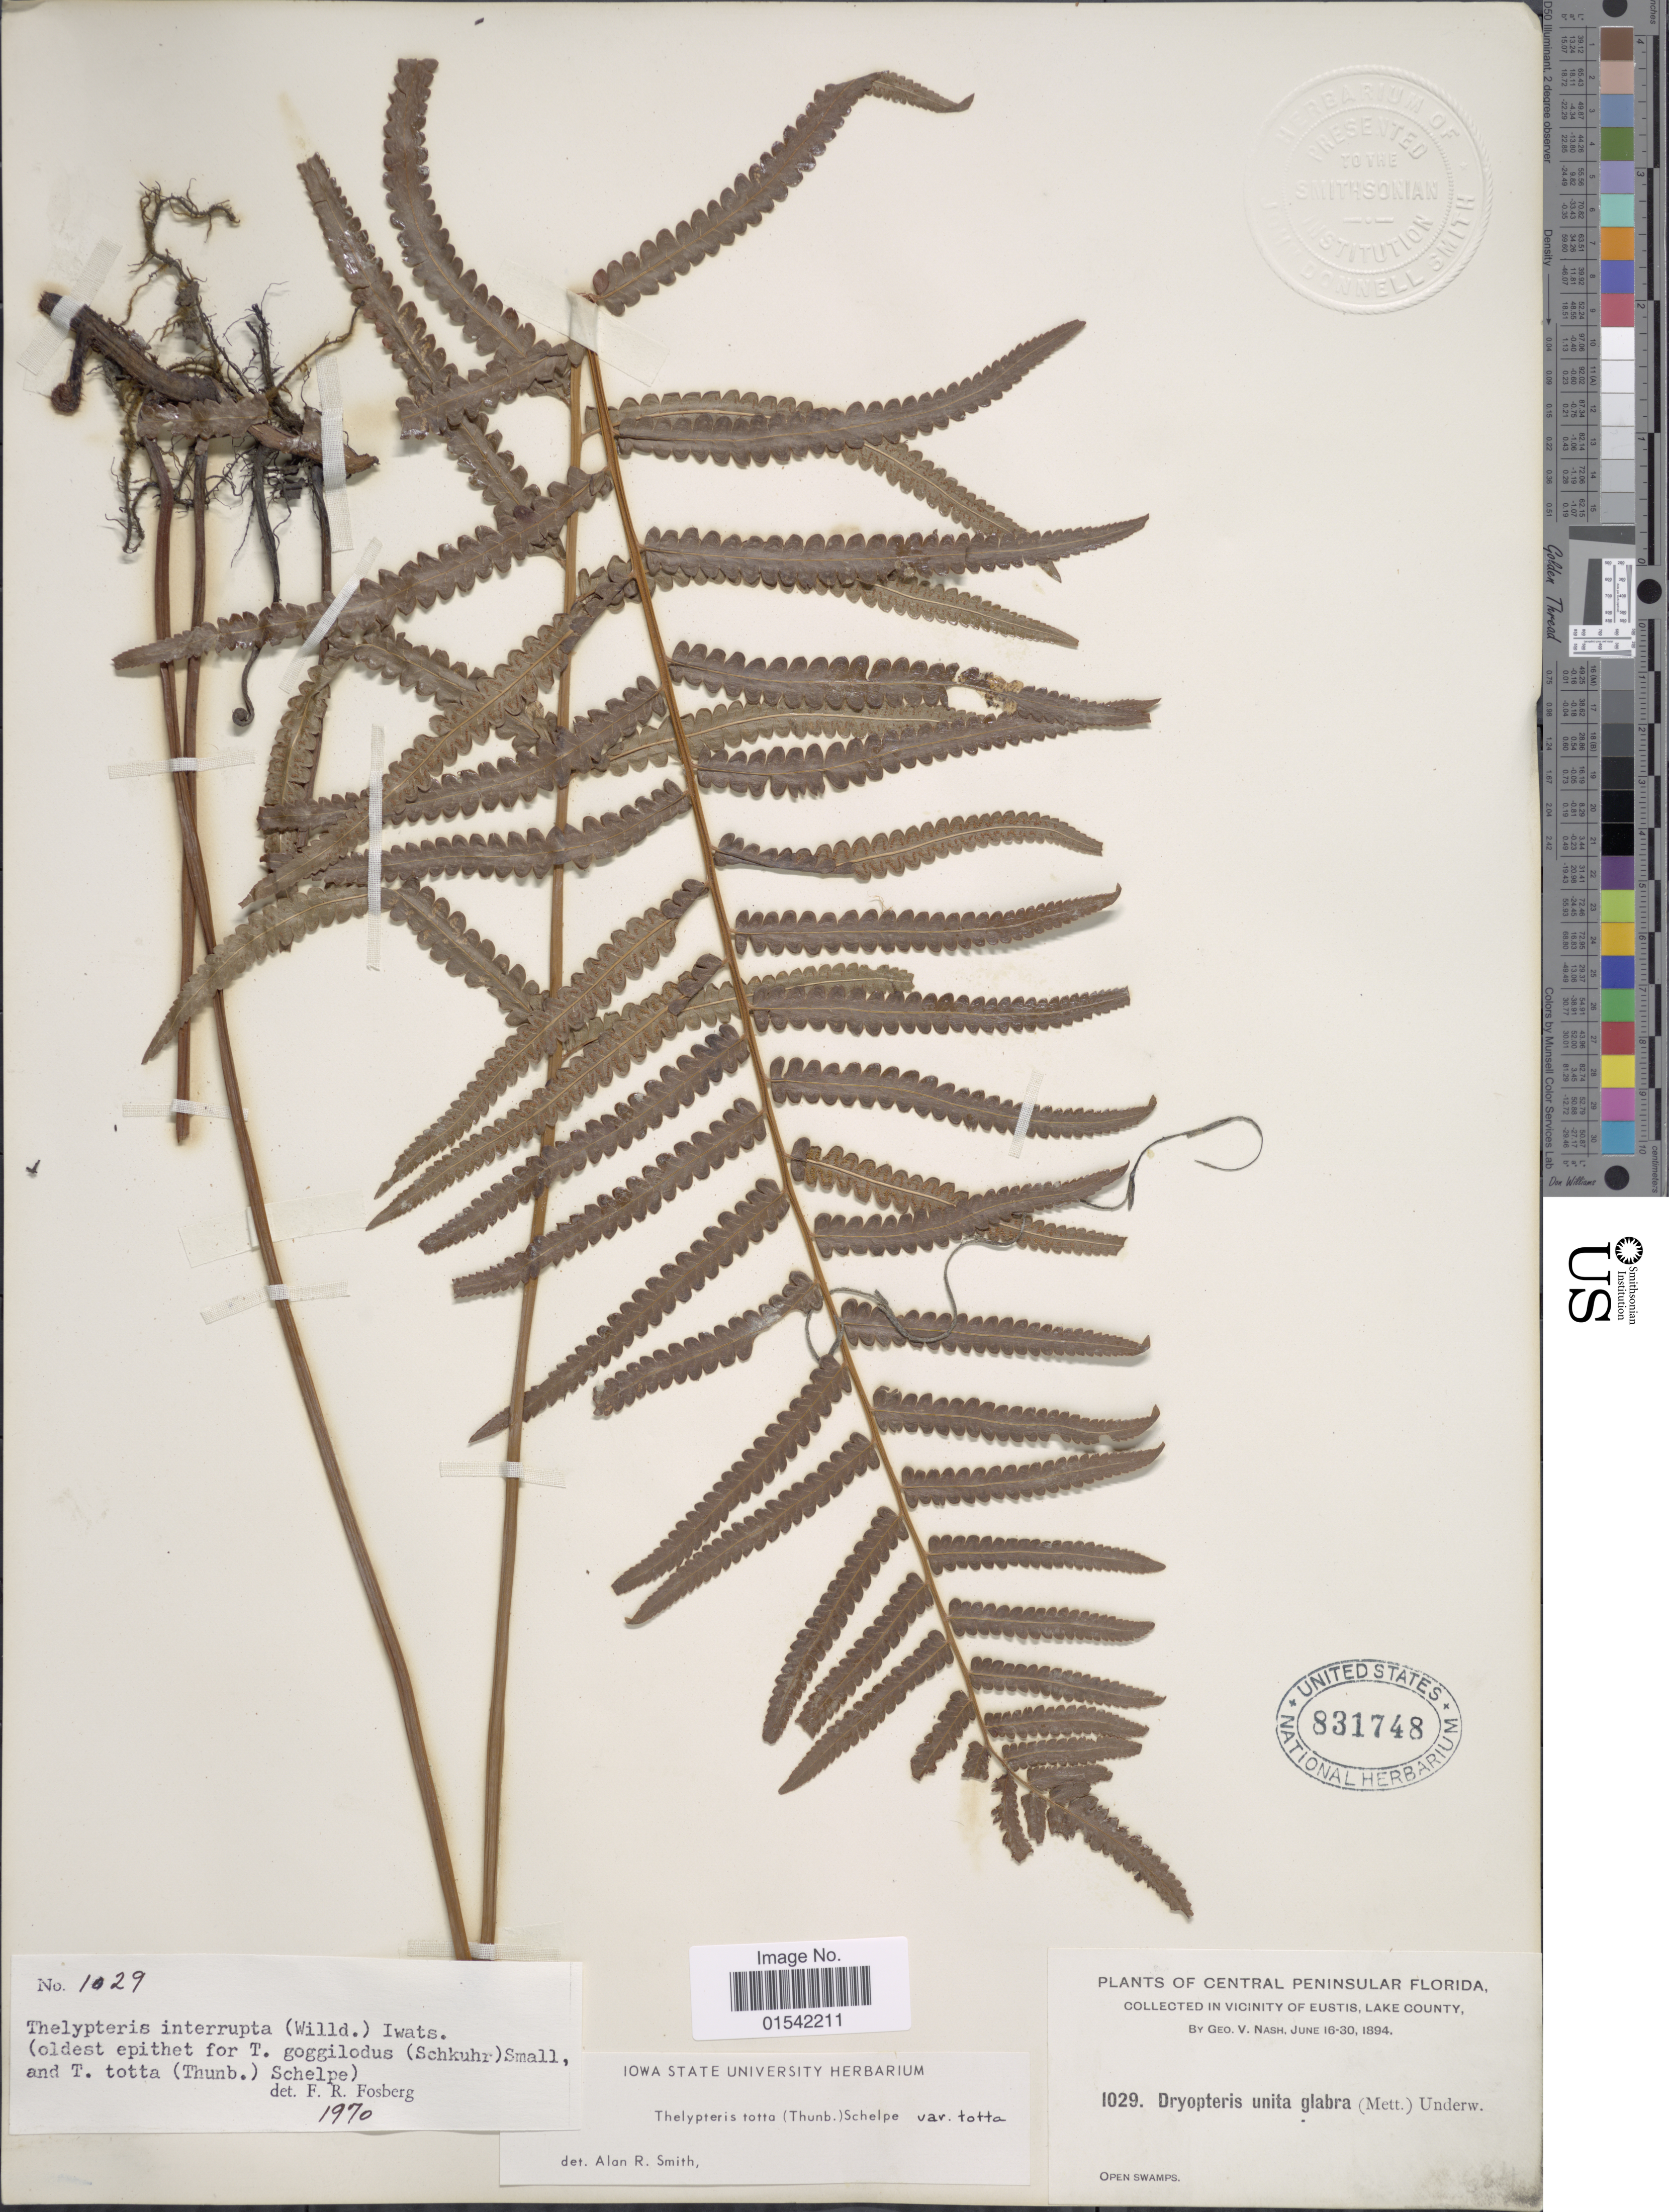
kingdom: Plantae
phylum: Tracheophyta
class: Polypodiopsida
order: Polypodiales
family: Thelypteridaceae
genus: Cyclosorus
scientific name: Cyclosorus interruptus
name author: (Willd.) H. Itô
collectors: G. V. Nash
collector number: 1029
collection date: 1894-06-16/1894-06-30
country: United States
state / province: Florida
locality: Central Peninsular Florida, in Vicinity of Eustis, Lake County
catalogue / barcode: US 831748